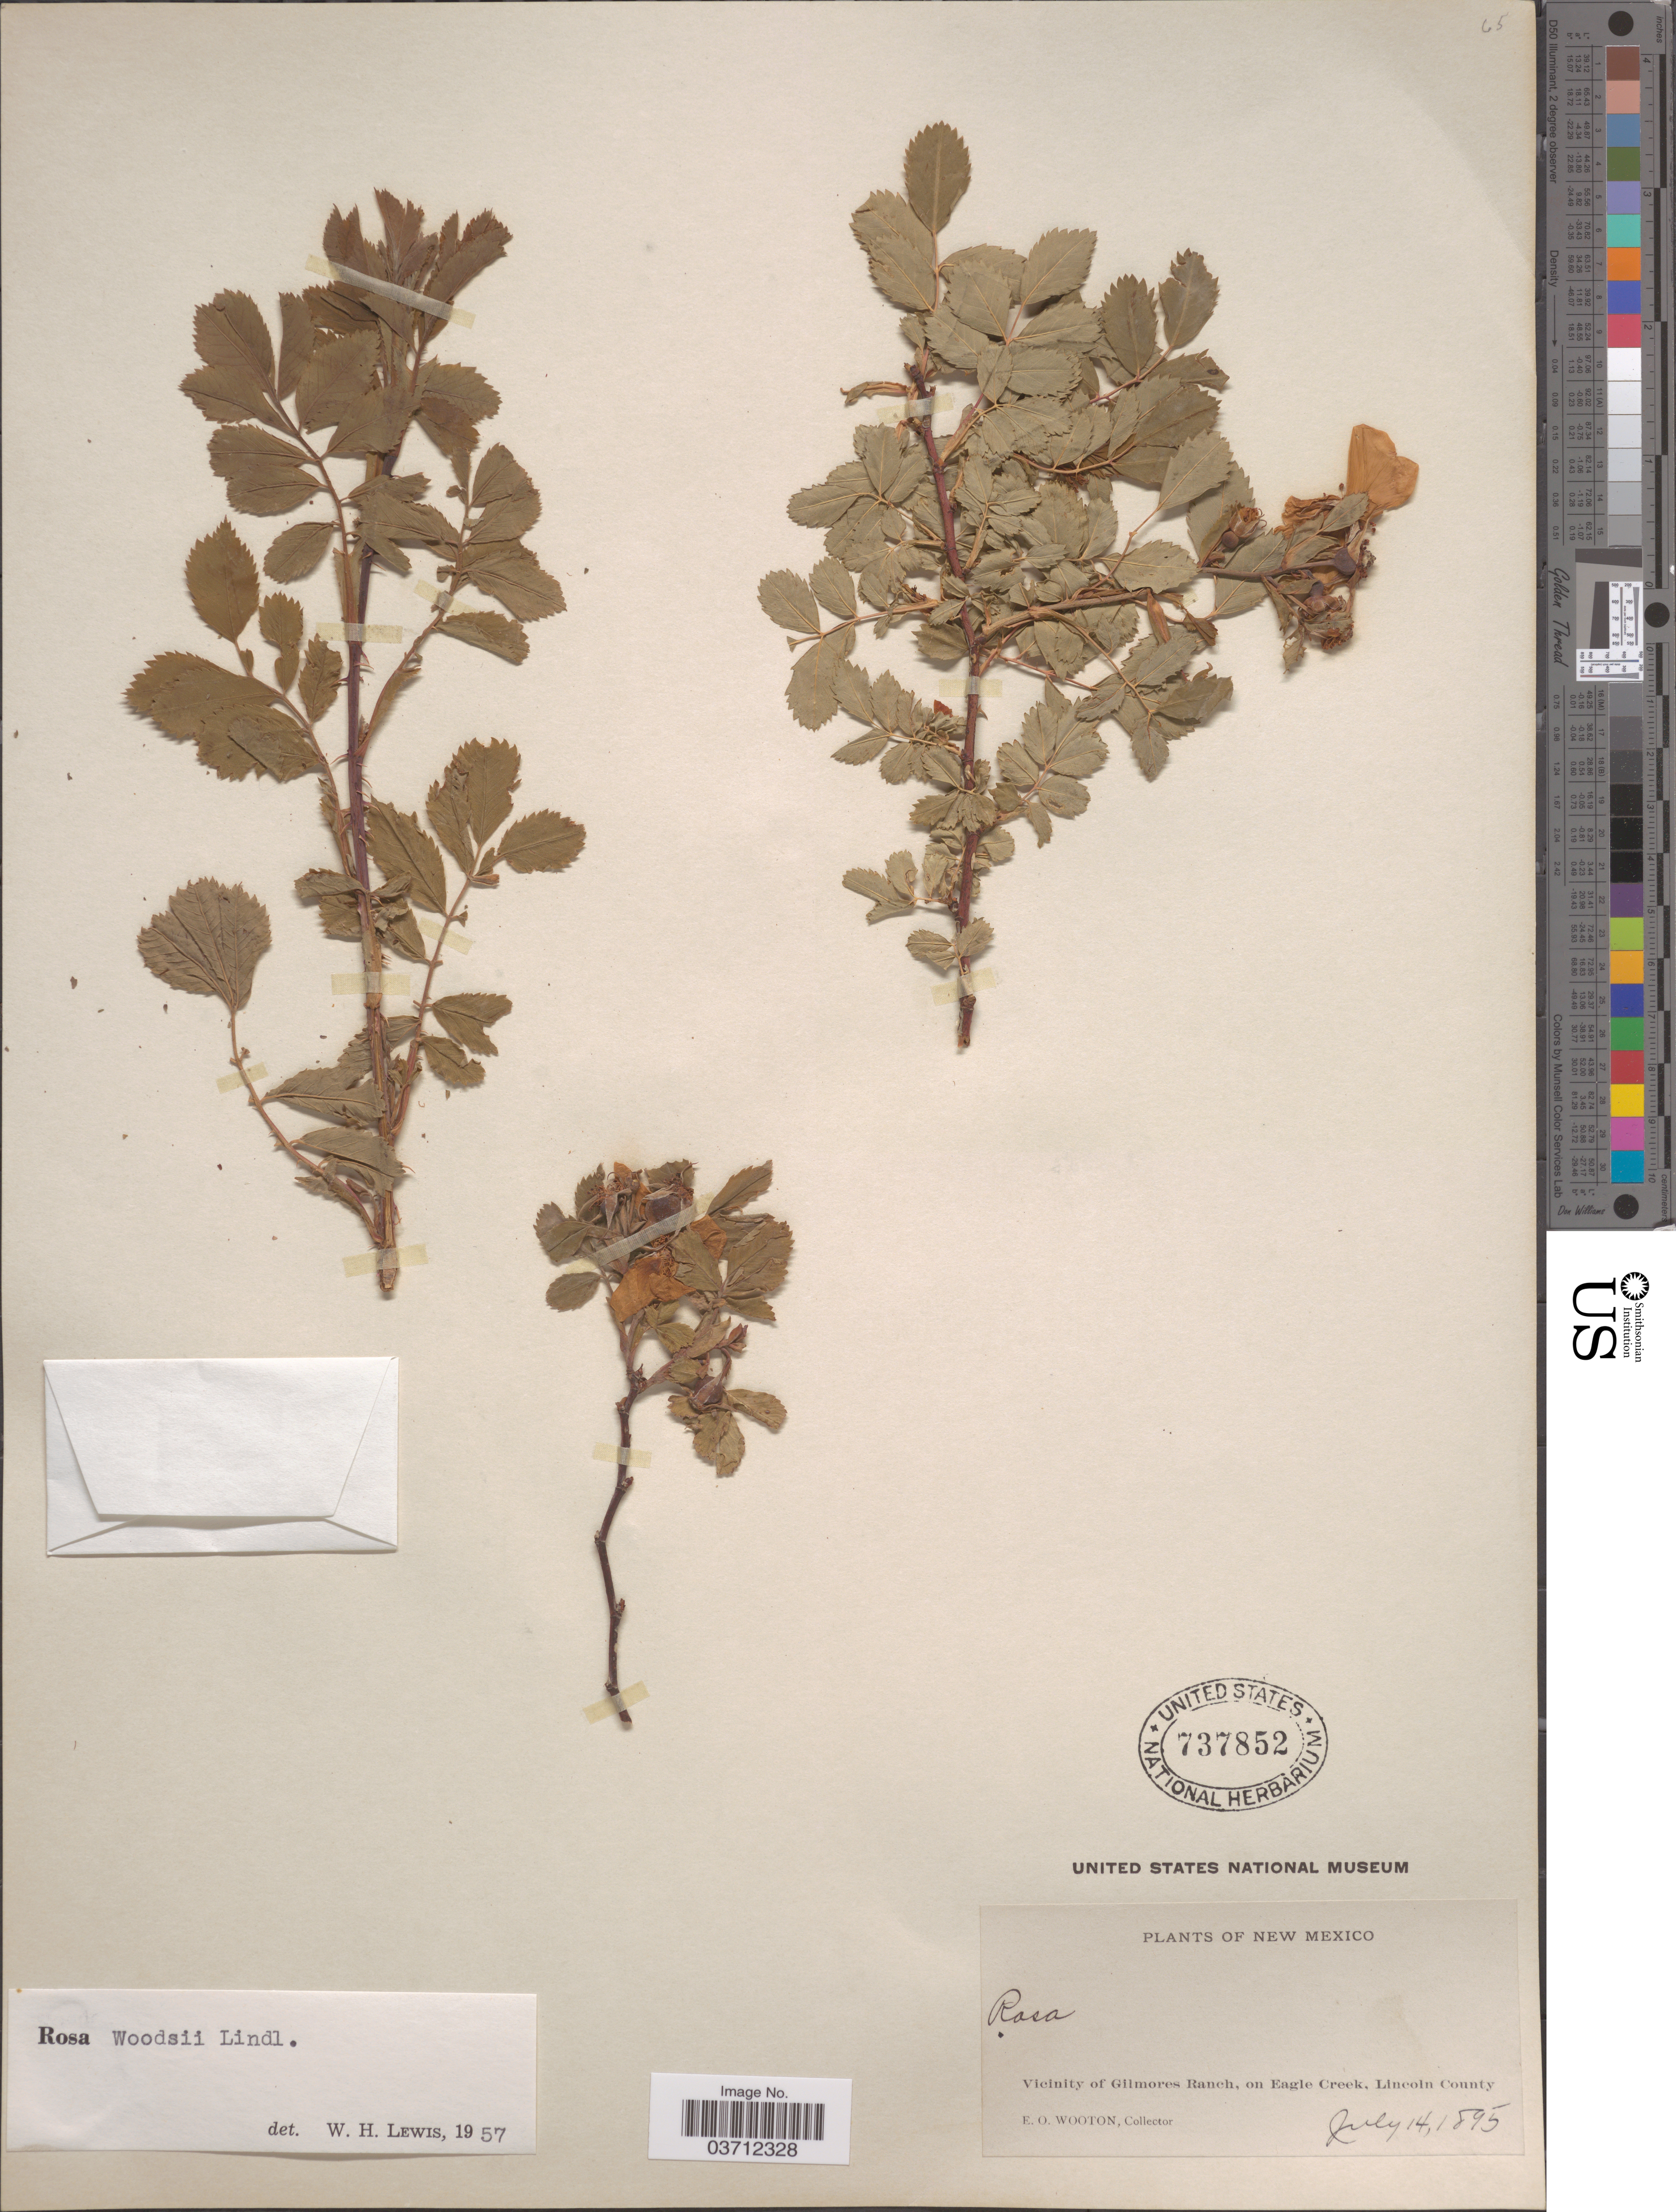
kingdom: Plantae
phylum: Tracheophyta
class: Magnoliopsida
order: Rosales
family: Rosaceae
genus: Rosa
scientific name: Rosa woodsii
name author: Lindl.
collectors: E. O. Wooton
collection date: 1895-07-14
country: United States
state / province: New Mexico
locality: Vicinity of Gilmores Ranch, on Eagle Creek, Lincoln County.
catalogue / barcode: US 737852